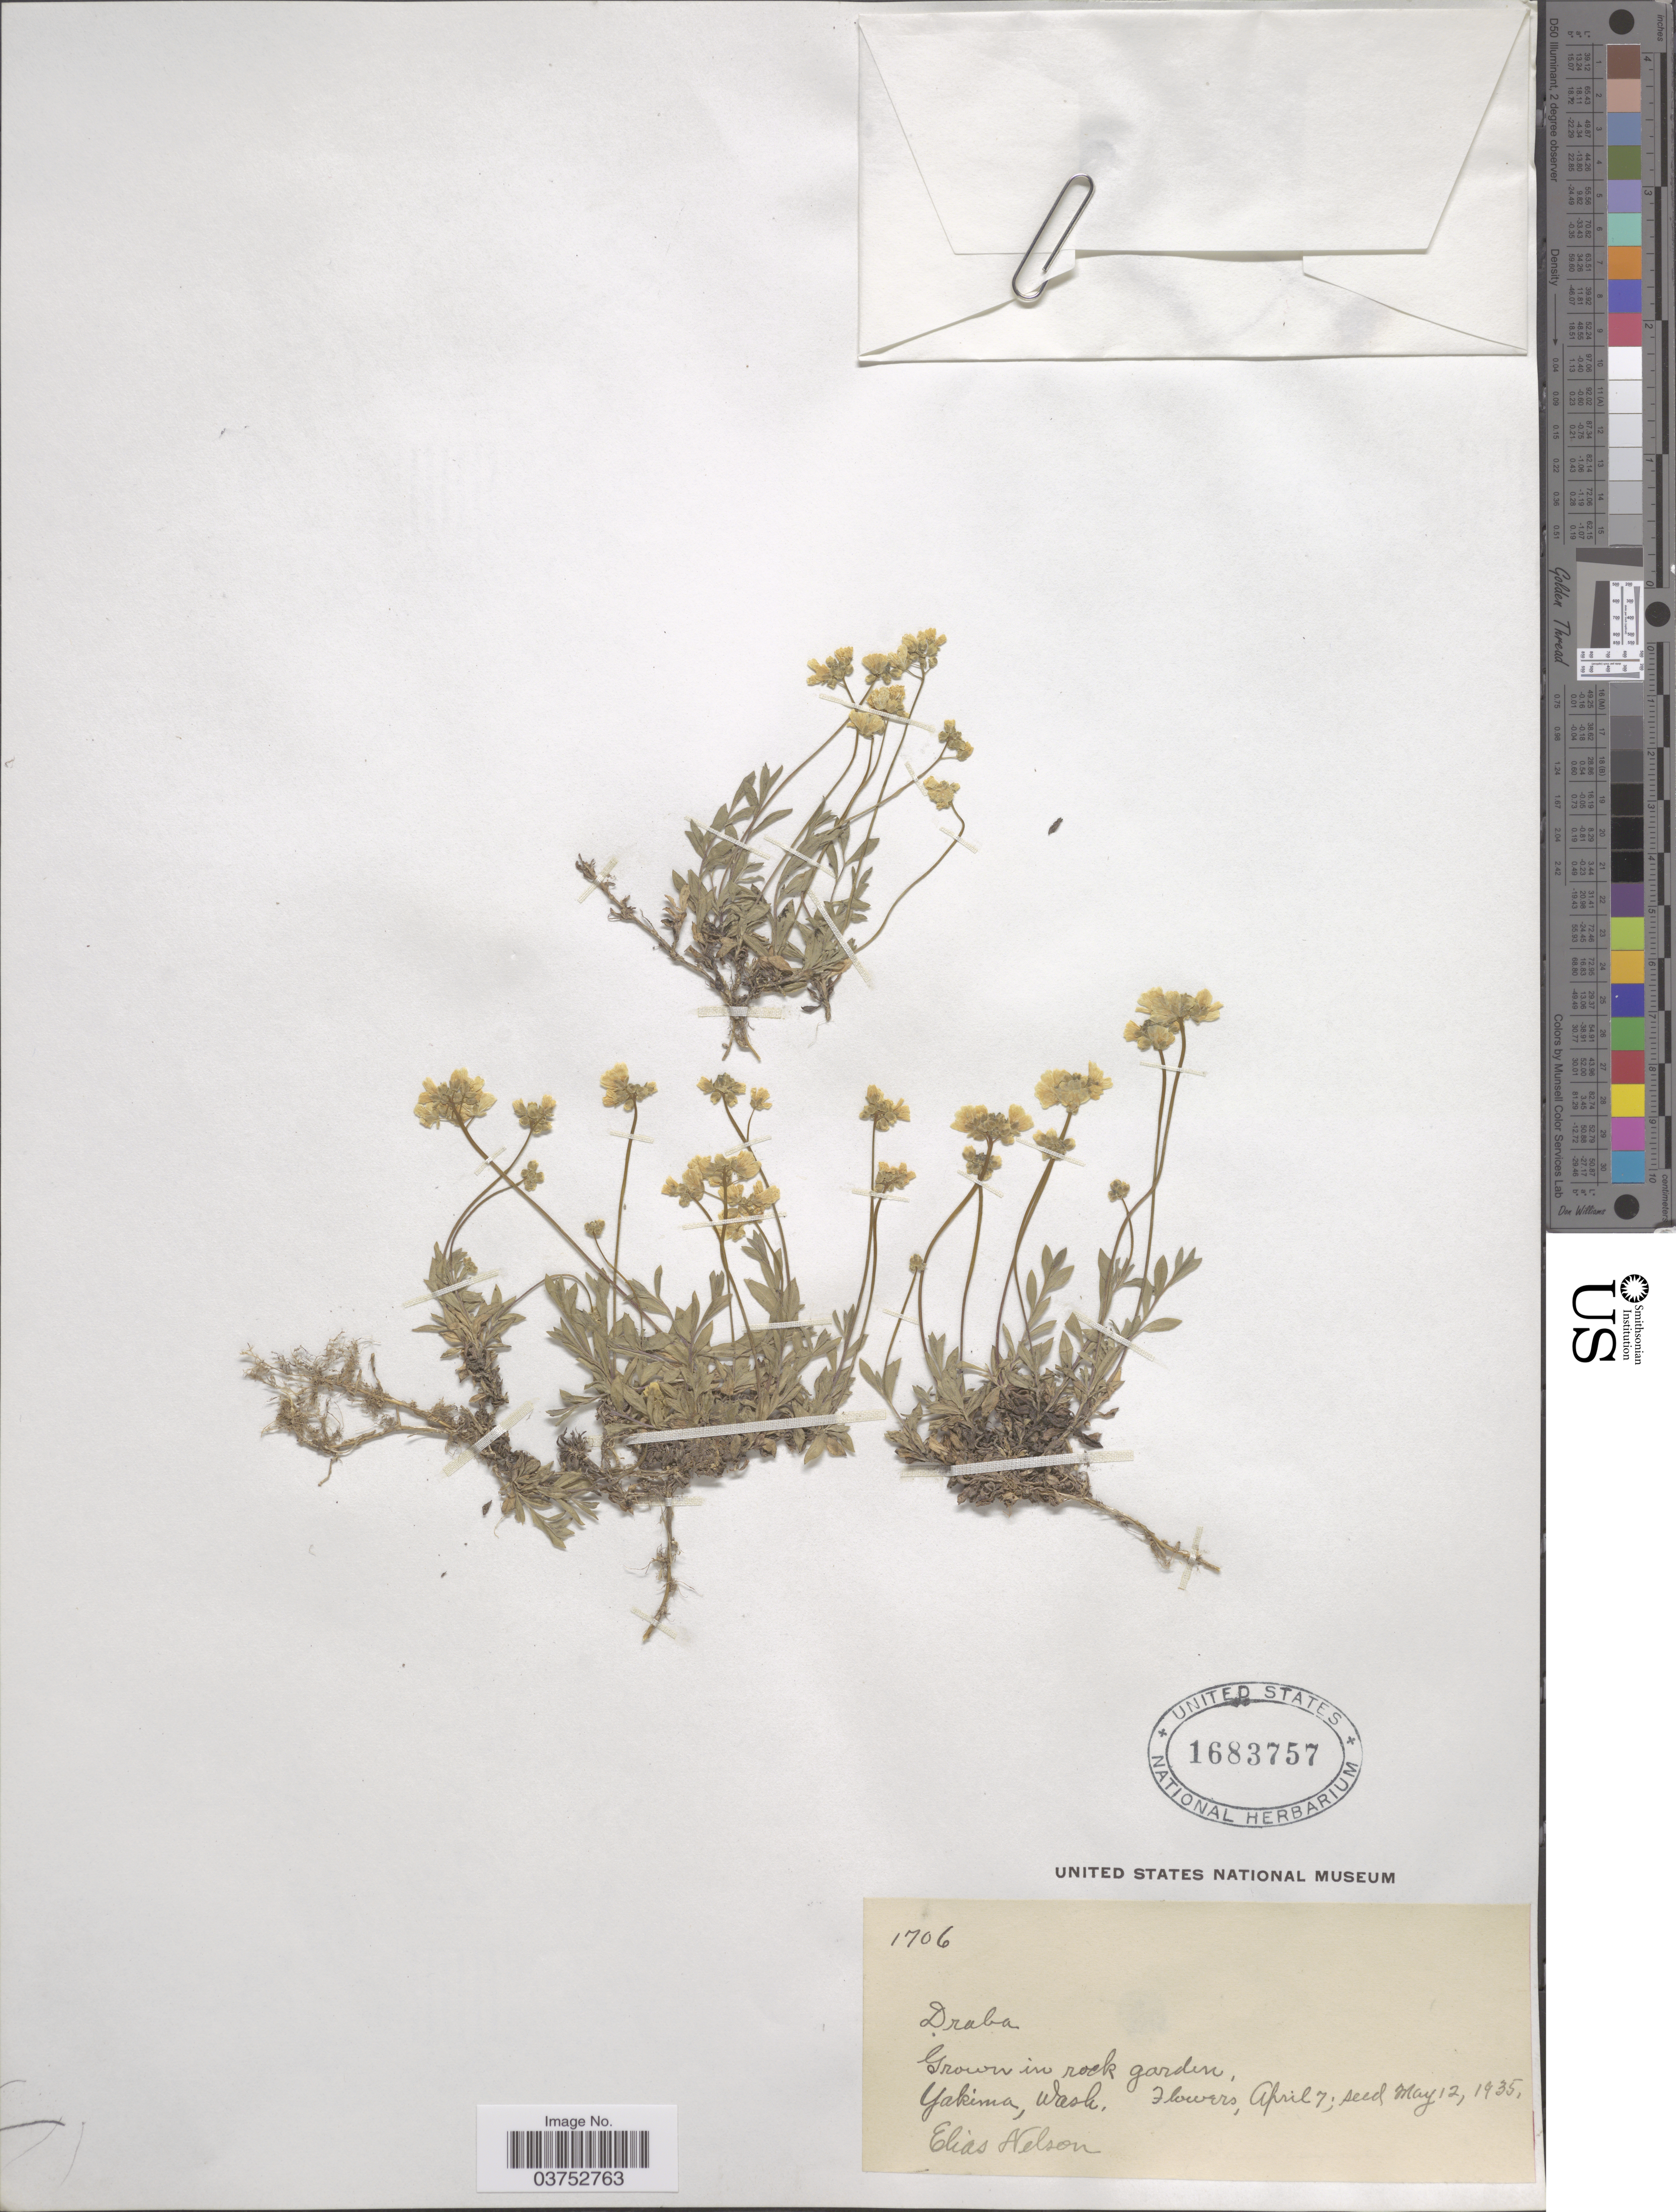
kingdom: Plantae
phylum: Tracheophyta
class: Magnoliopsida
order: Brassicales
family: Brassicaceae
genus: Draba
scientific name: Draba sp.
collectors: E. Nelson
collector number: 1706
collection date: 1935-04-07/1935-05-12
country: United States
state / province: Washington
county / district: Yakima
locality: Yakima.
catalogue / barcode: US 1683757